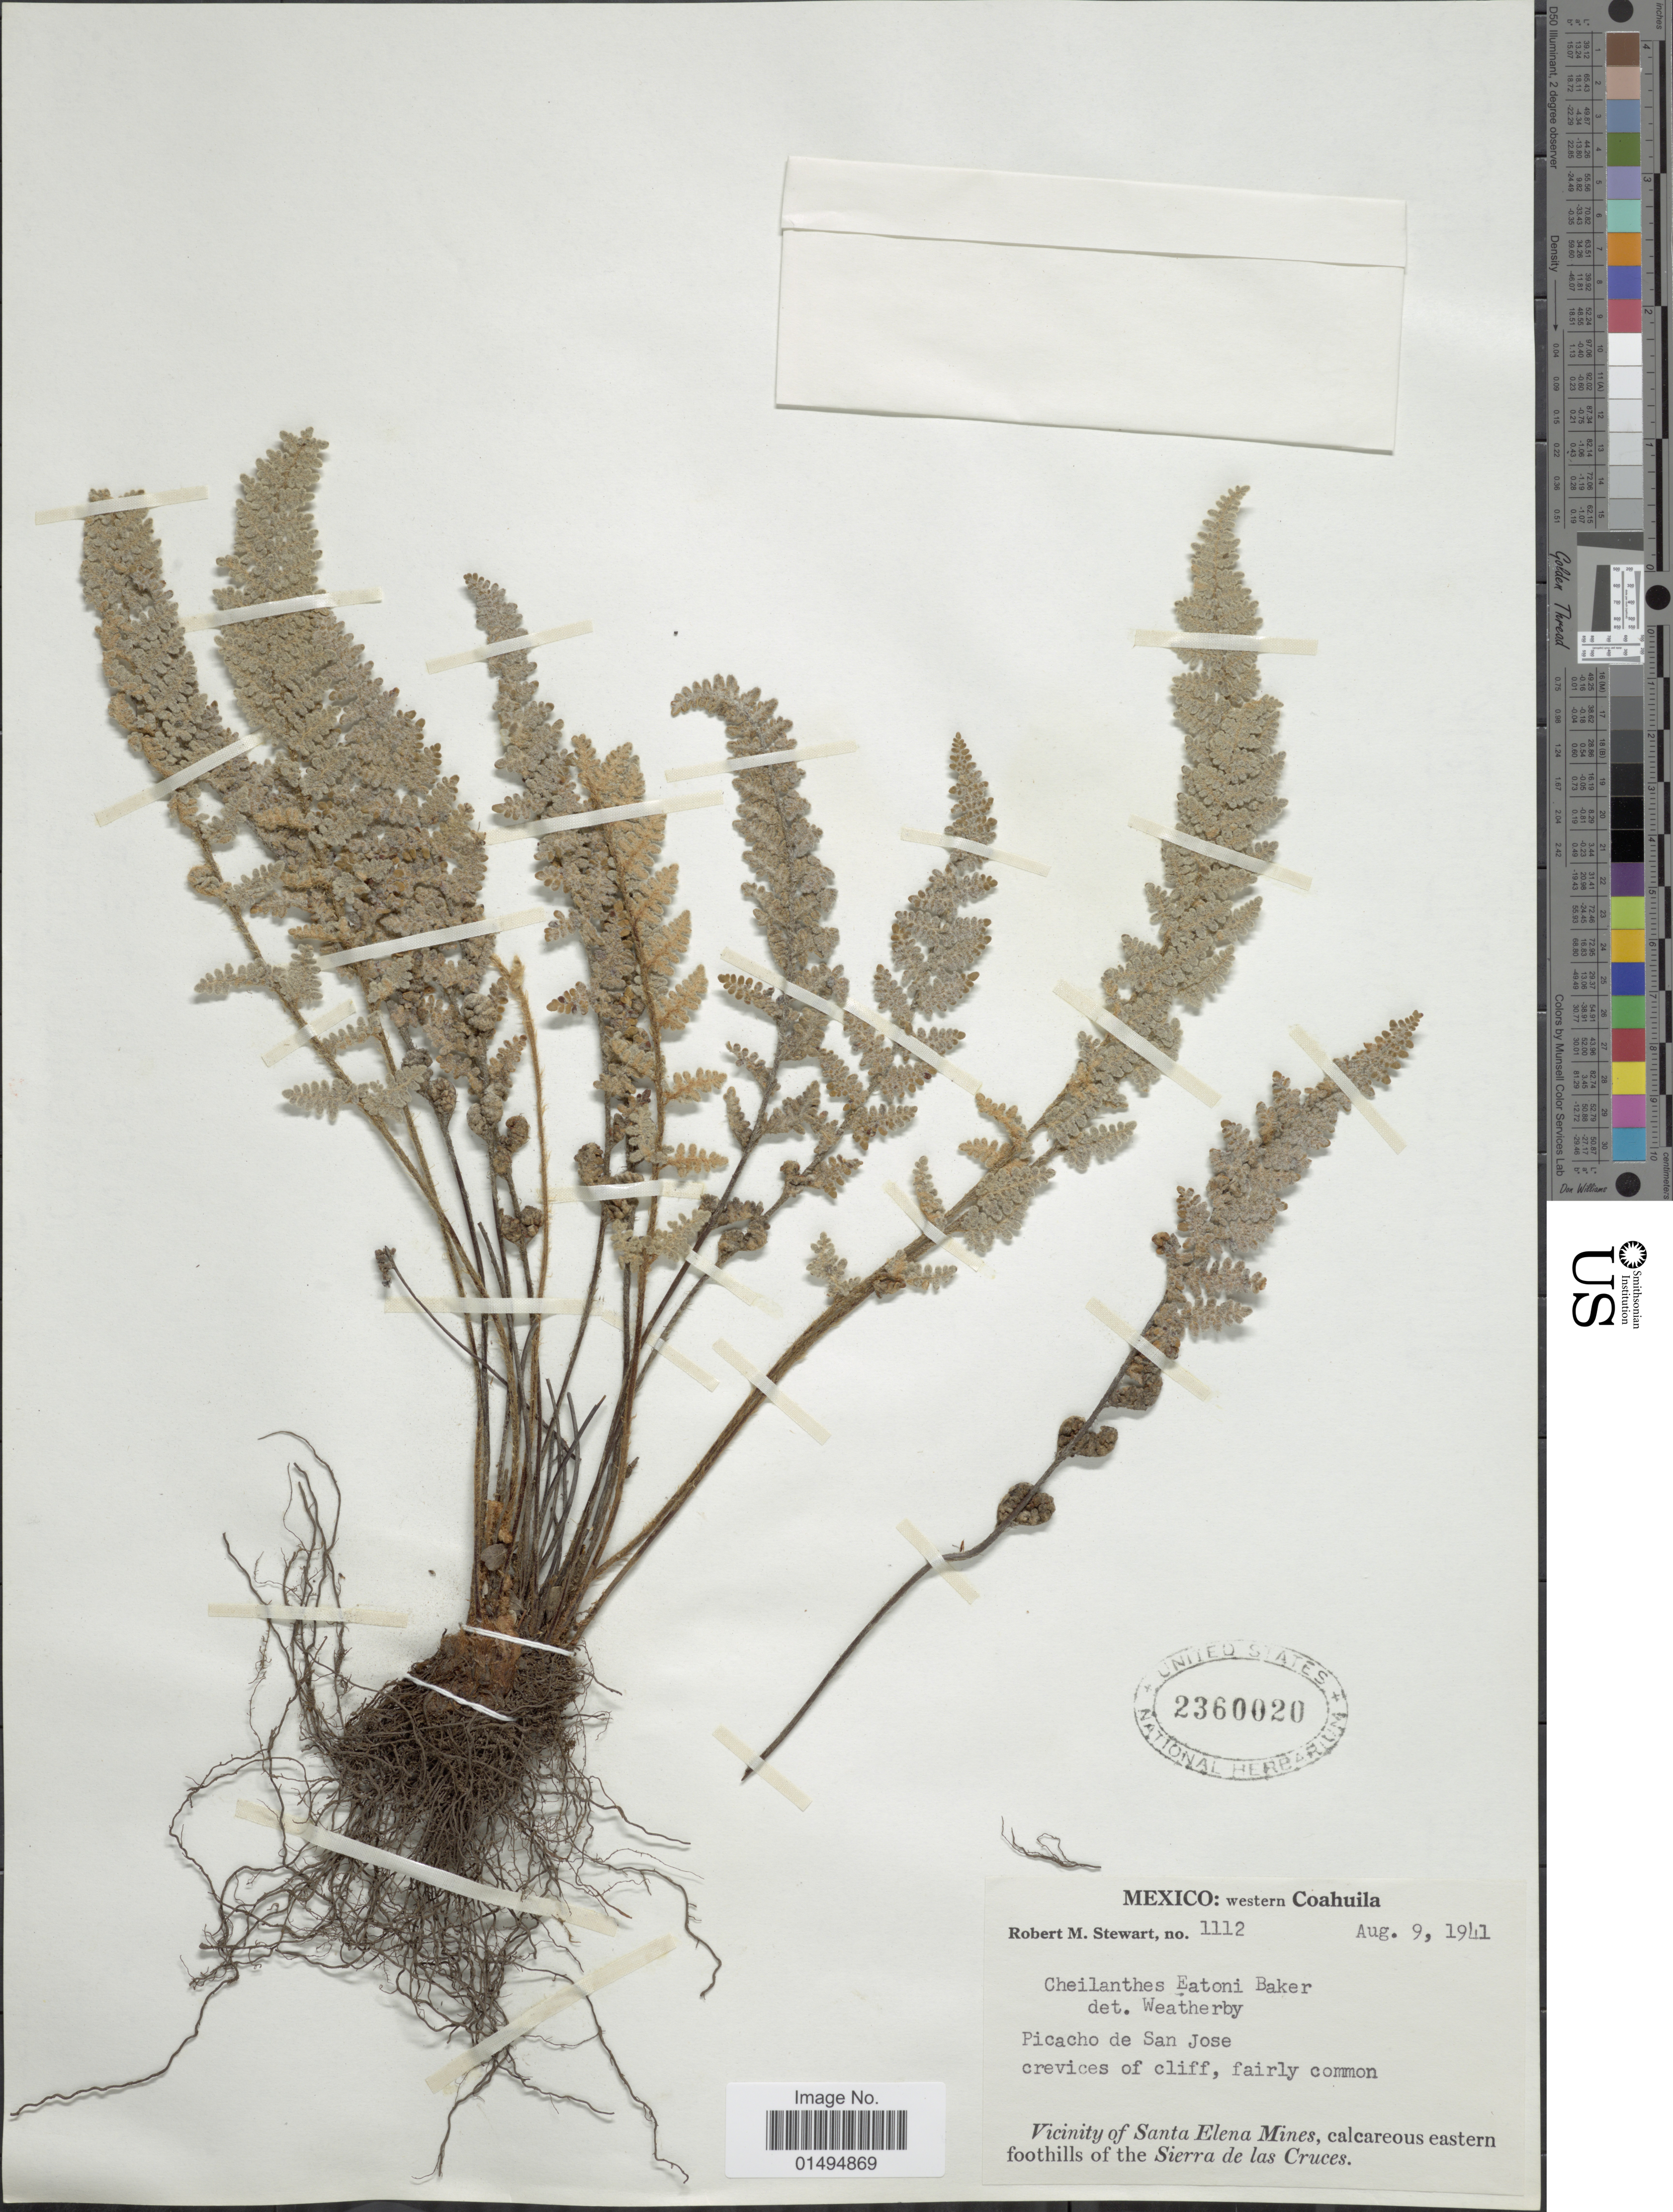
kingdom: Plantae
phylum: Tracheophyta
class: Polypodiopsida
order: Polypodiales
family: Pteridaceae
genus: Myriopteris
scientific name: Myriopteris rufa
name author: Fée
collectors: R. M. Stewart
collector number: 1112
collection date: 1941-08-09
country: Mexico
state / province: Coahuila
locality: Western Coahuila, Picacho de San Jose, crevices of cliff, fairly common, Vicinity of Santa Elena Mines, calcareous eastern foothills of the Sierra de las Cruces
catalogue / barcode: US 2360020